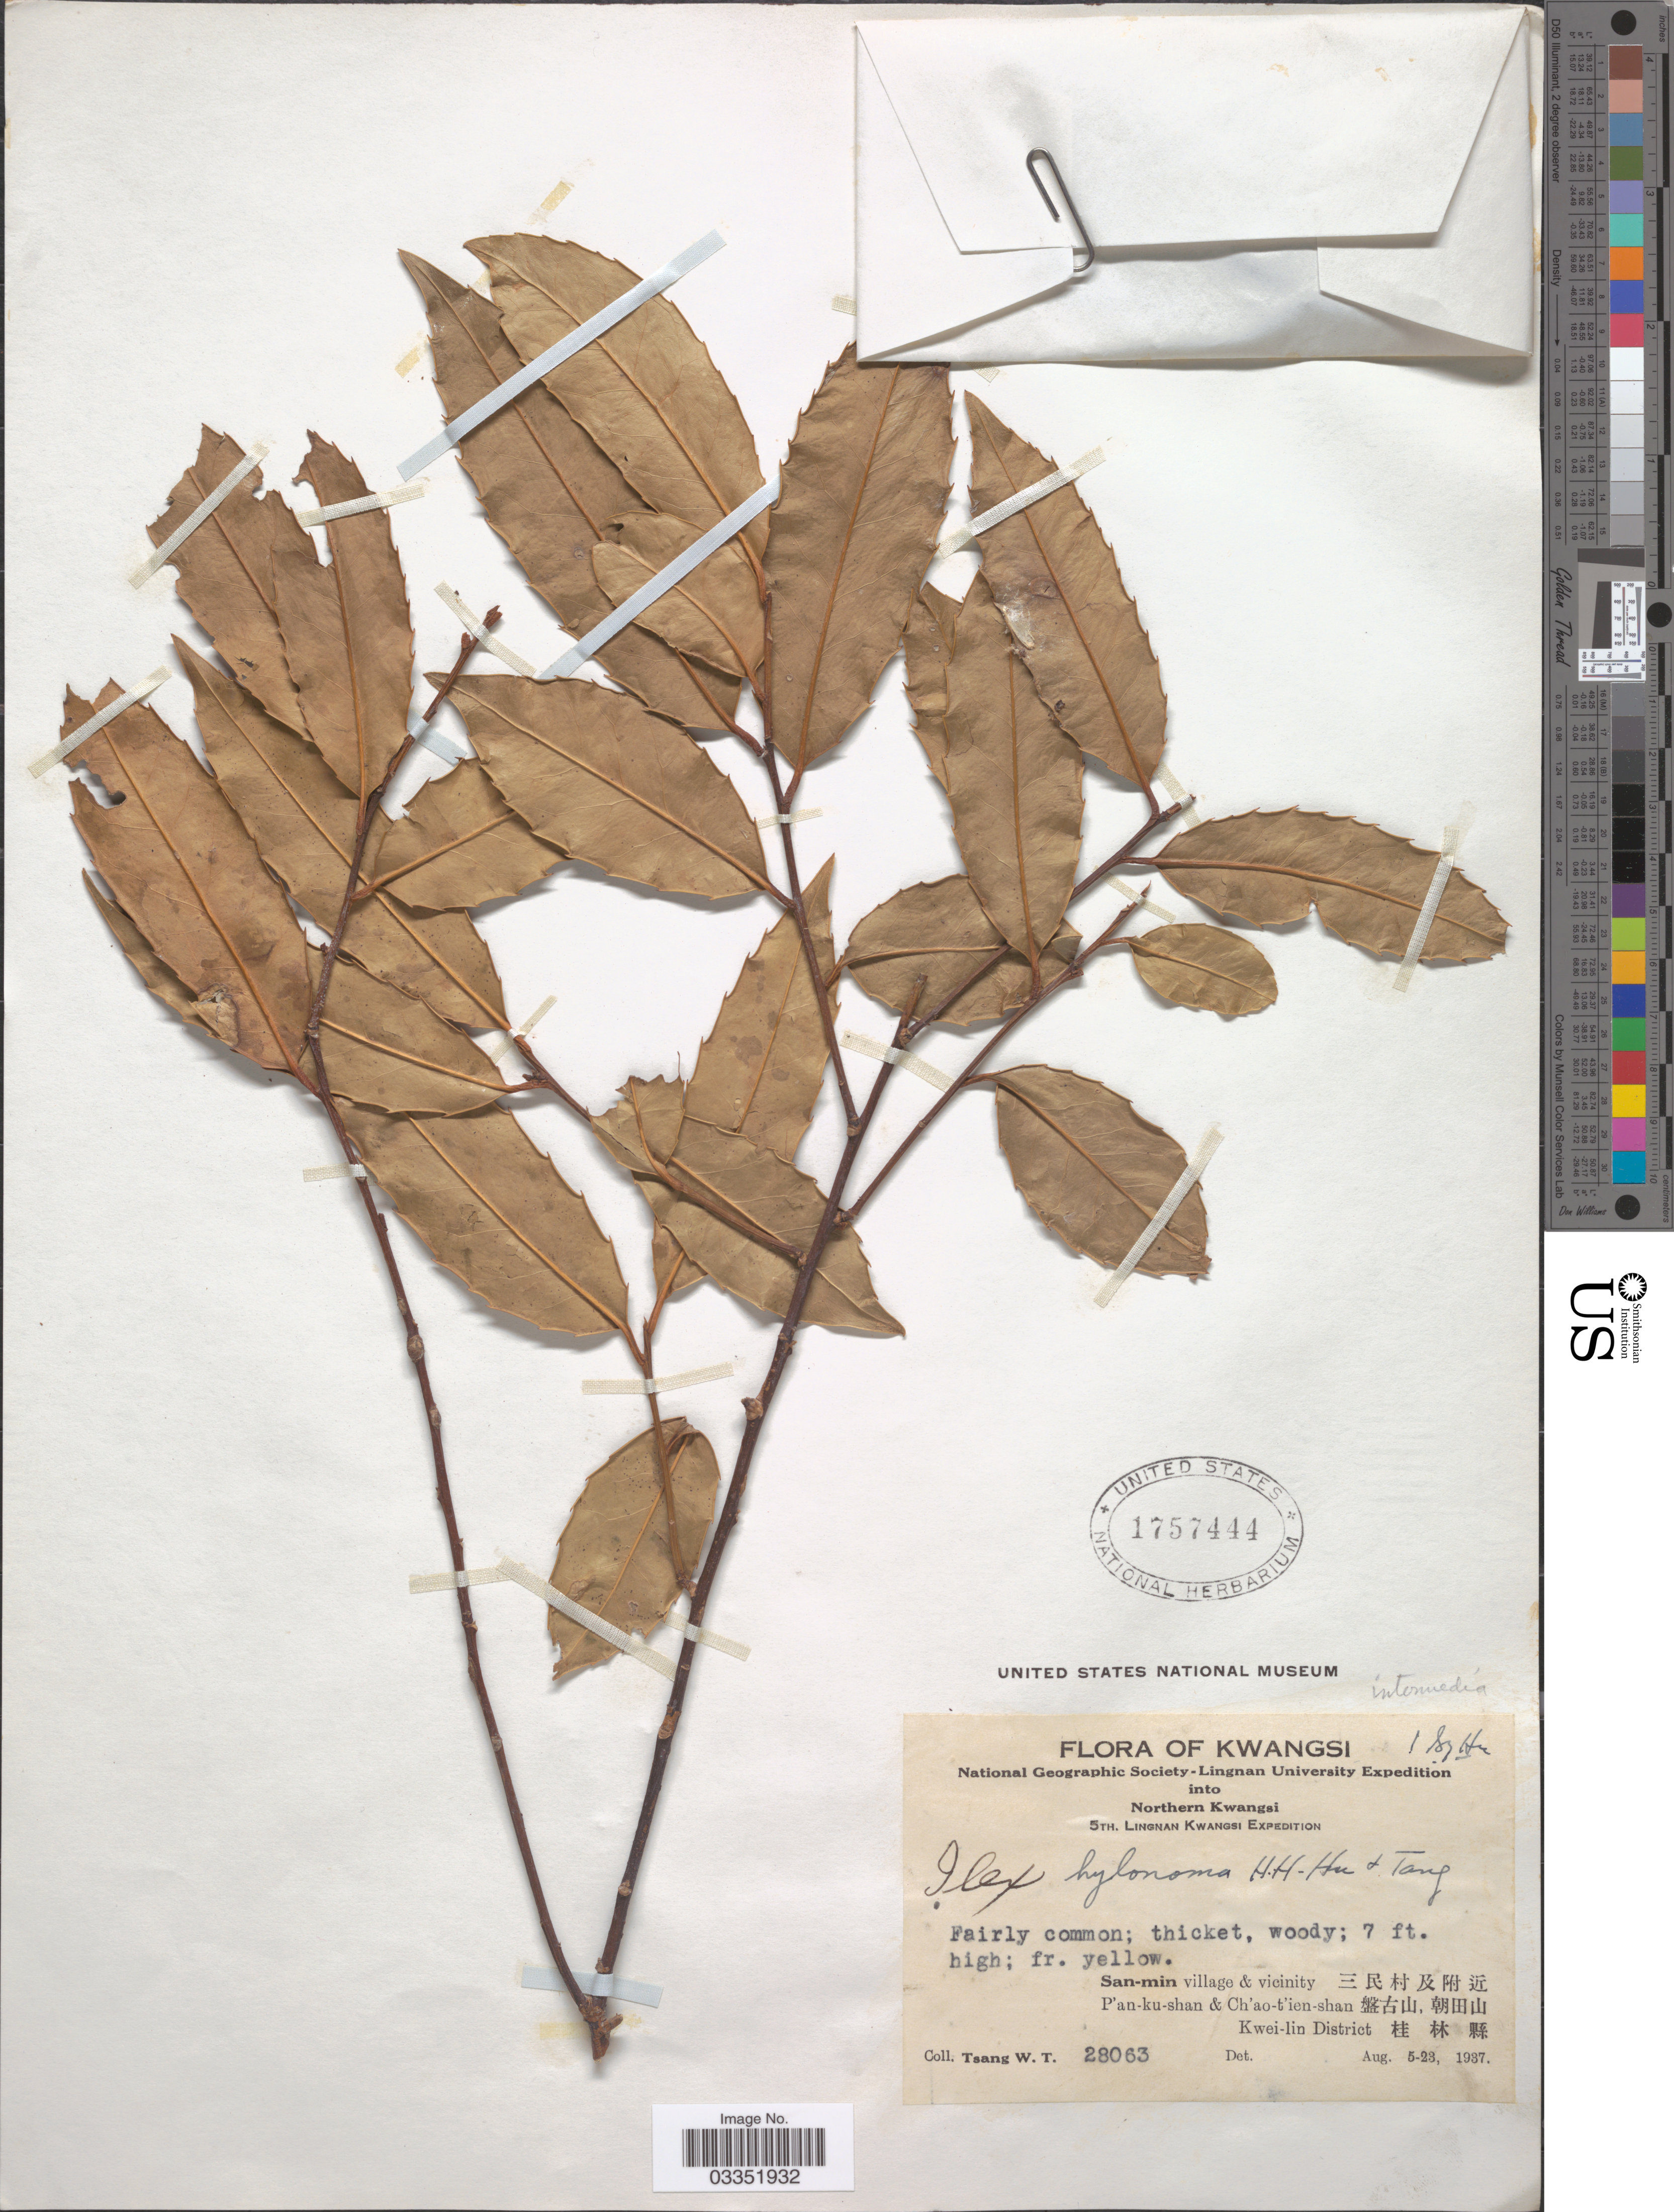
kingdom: Plantae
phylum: Tracheophyta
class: Magnoliopsida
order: Aquifoliales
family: Aquifoliaceae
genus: Ilex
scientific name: Ilex hylonoma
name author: Hu & Tang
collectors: W. T. Tsang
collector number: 28063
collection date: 1937-08-05/1937-08-23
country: China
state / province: Guangxi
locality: Kwangsi. San-min village & vicinity X, P'an-ku-shan & Ch'ao-t'ien-shan X. Kwei-lin District X.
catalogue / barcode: US 1757444